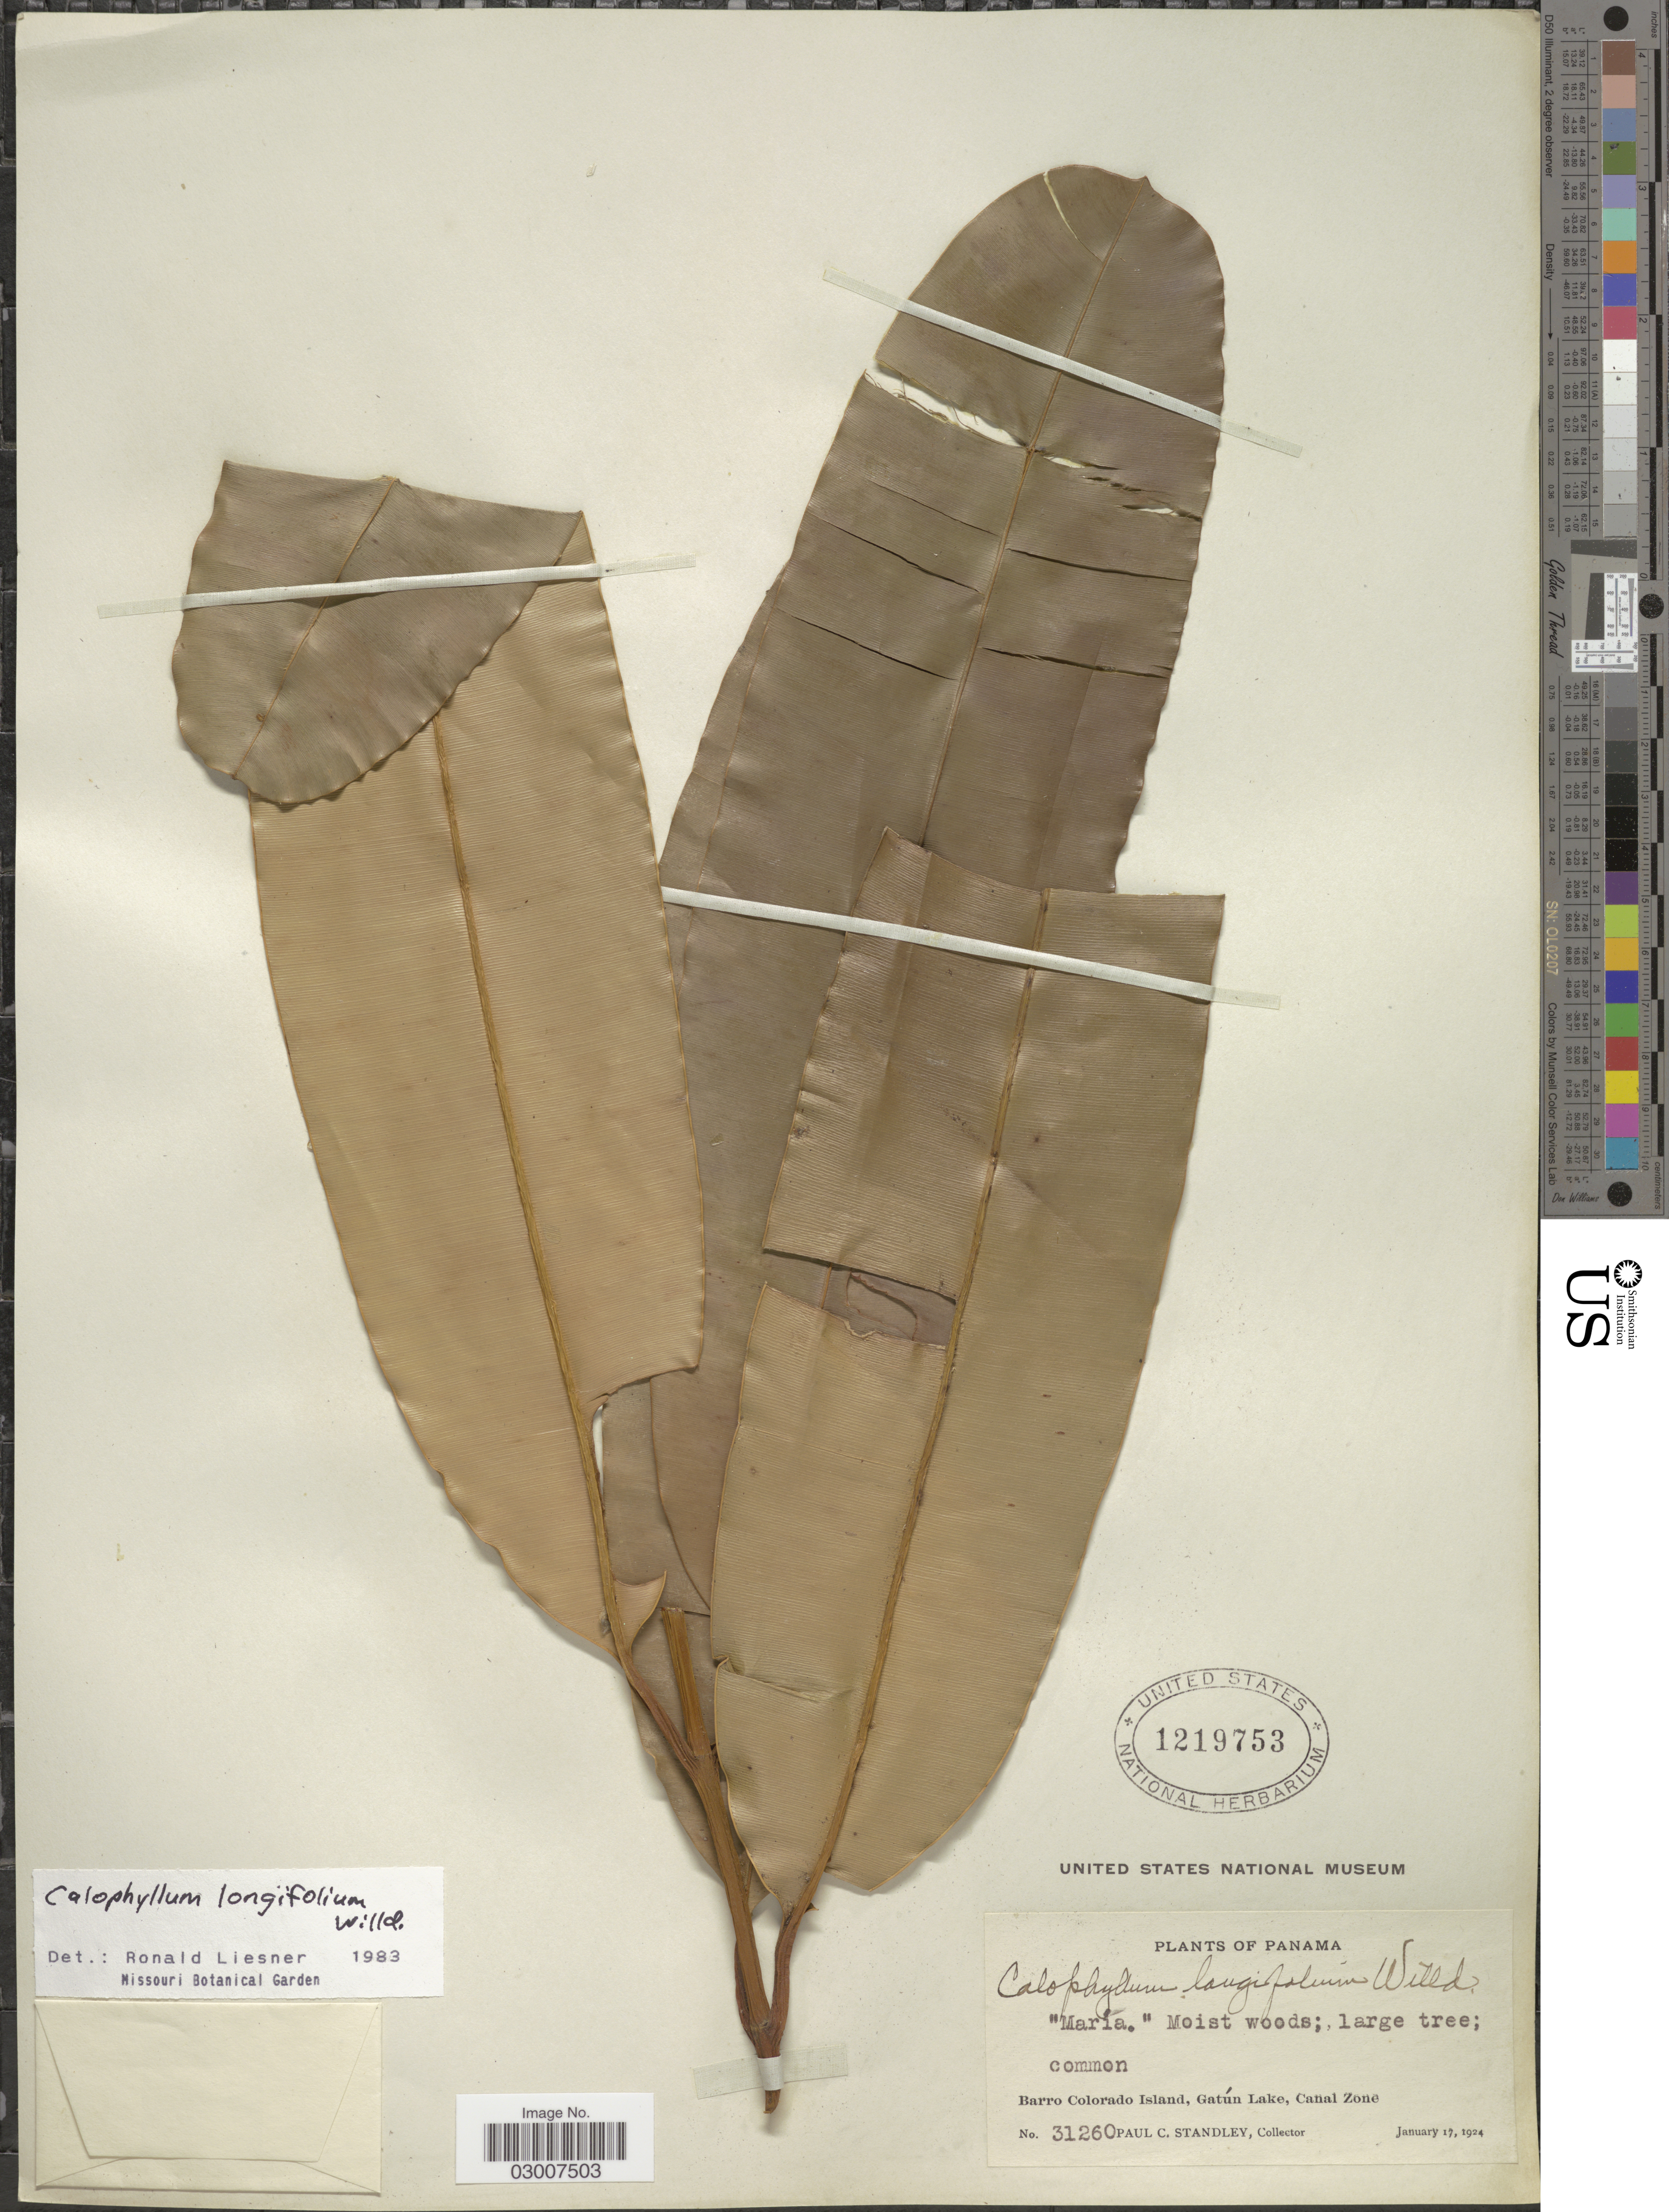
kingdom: Plantae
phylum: Tracheophyta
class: Magnoliopsida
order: Malpighiales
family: Calophyllaceae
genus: Calophyllum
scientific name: Calophyllum longifolium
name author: Willd.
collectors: P. C. Standley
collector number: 31260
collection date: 1924-01-17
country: Panama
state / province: Panamá Oeste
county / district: Canal Zone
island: Barro Colorado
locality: Barro Colorado Island, Gatún Lake, Canal Zone.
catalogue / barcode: US 1219753